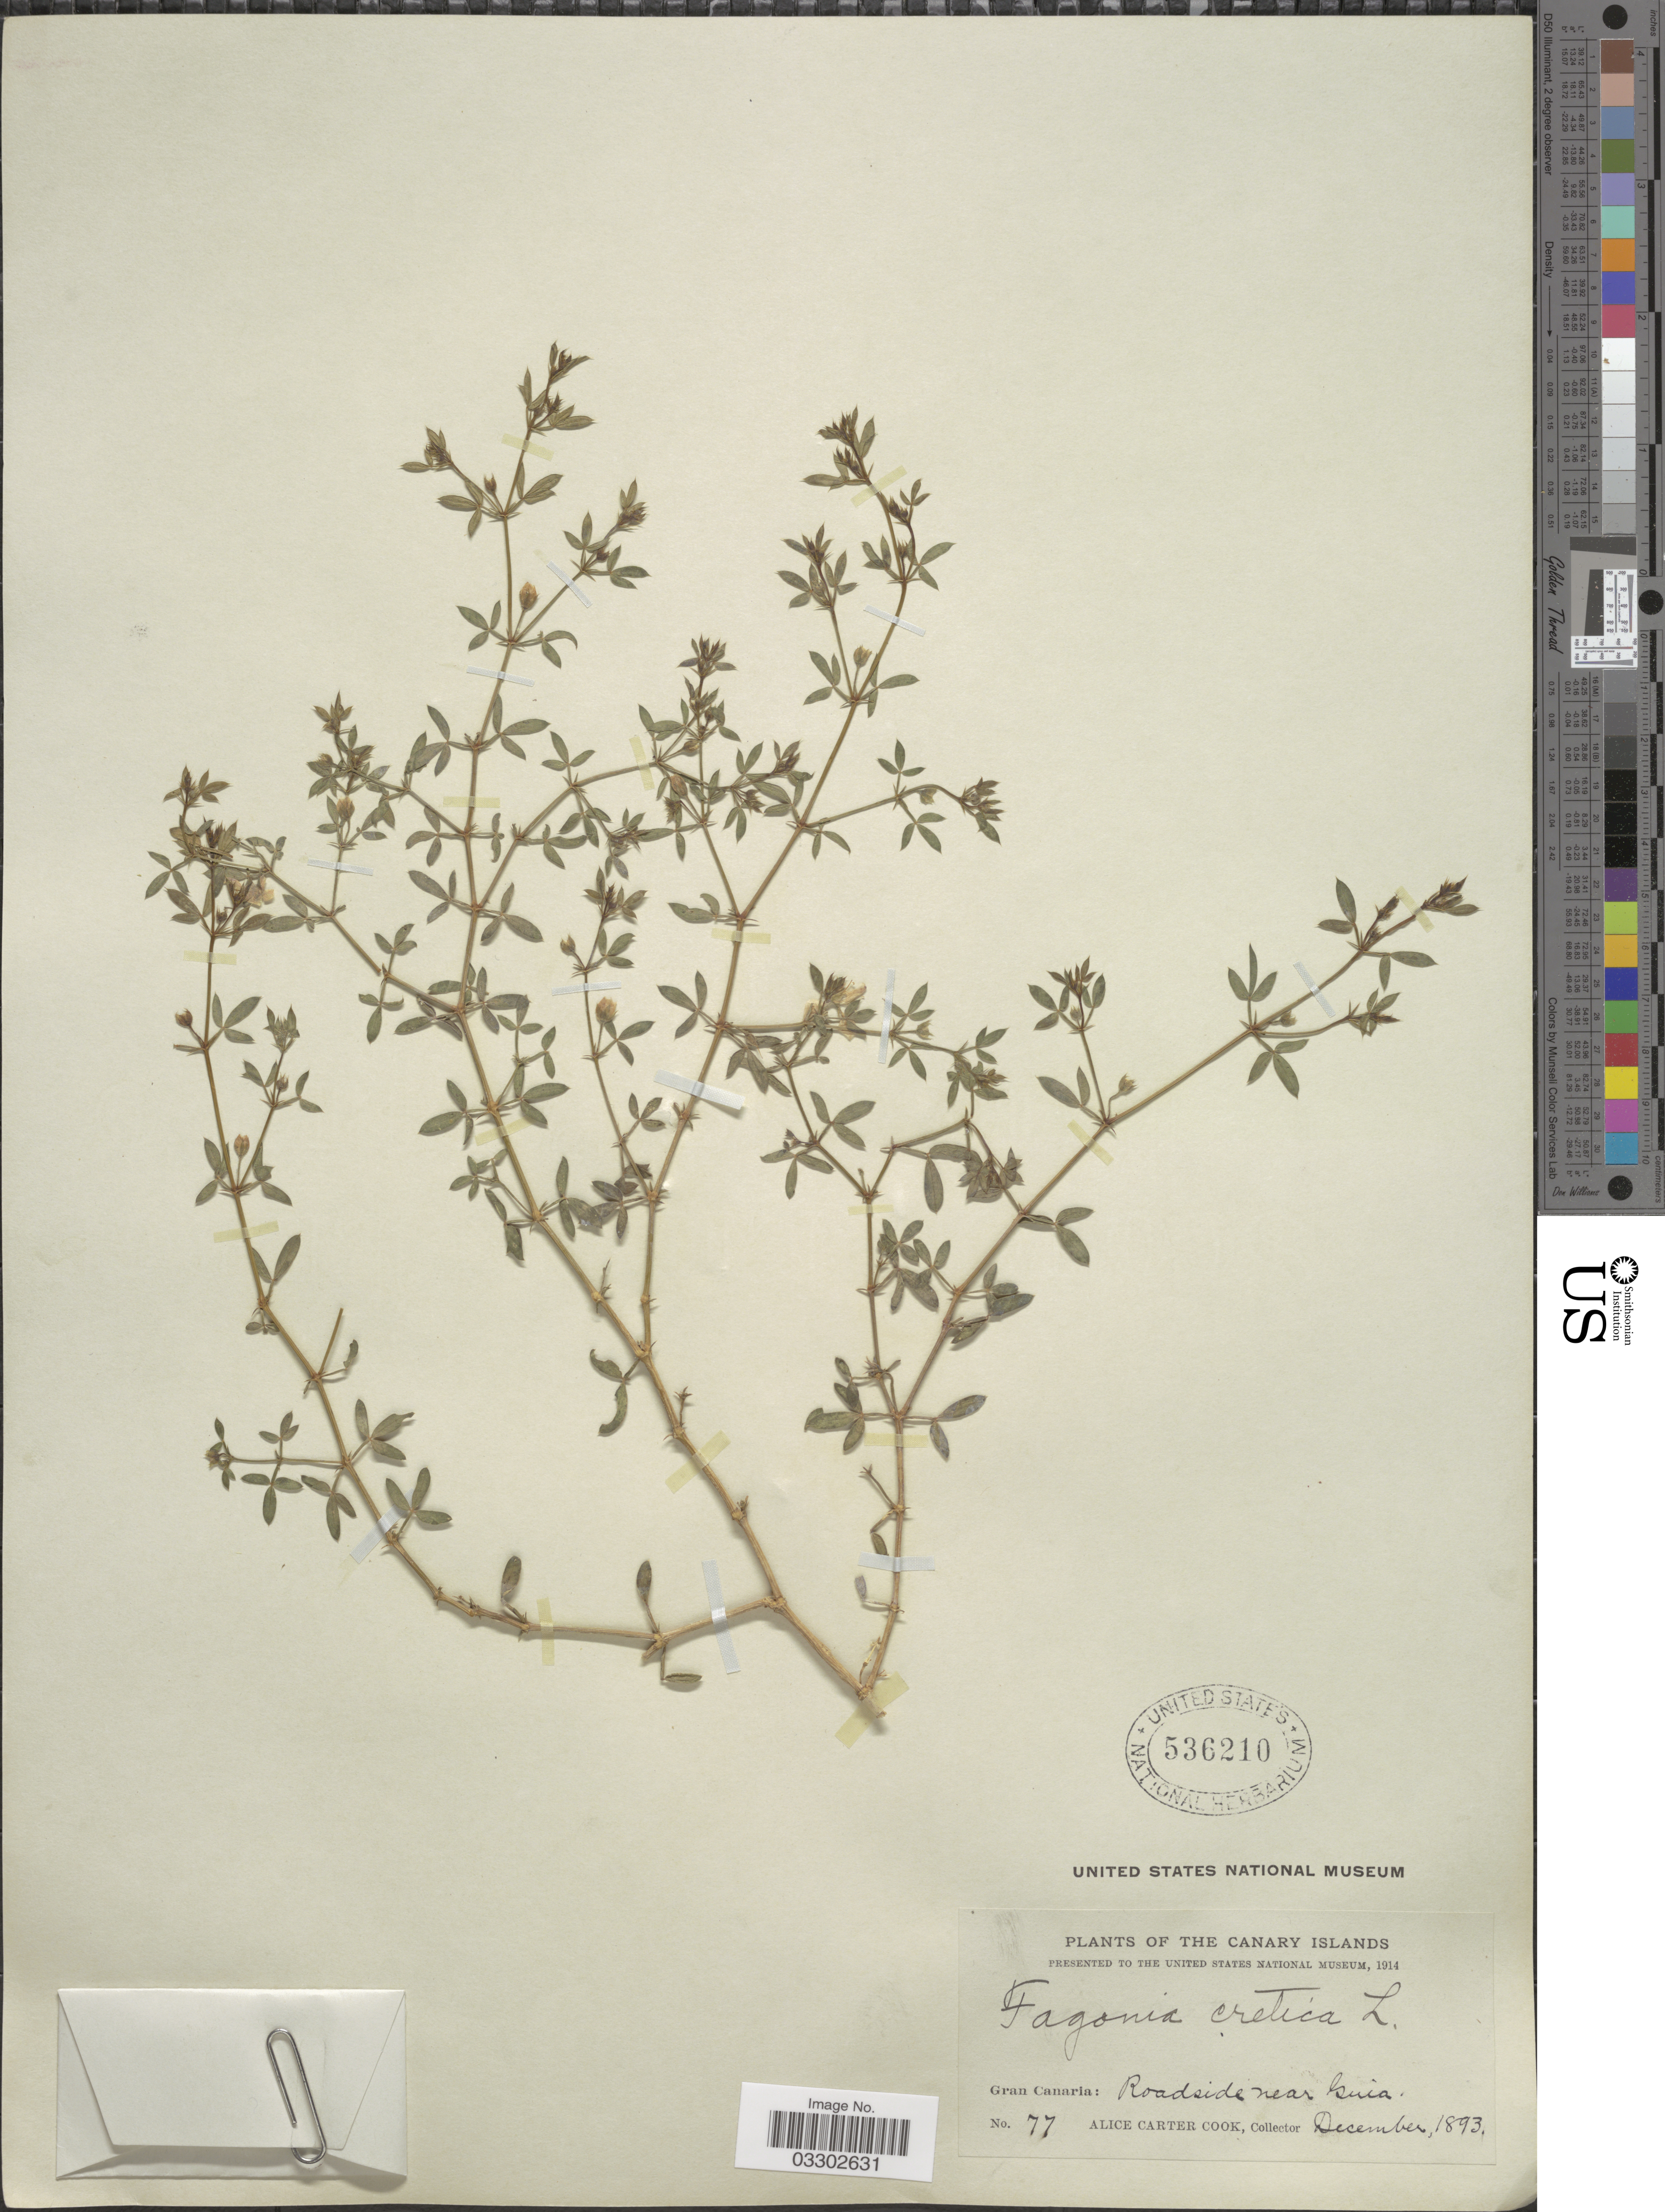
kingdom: Plantae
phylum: Tracheophyta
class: Magnoliopsida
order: Zygophyllales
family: Zygophyllaceae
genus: Fagonia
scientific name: Fagonia cretica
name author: L.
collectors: Alice C. Cook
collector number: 77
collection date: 1893-12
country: Spain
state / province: Canarias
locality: Canary Islands. Gran Canaria: Roadside near Guia.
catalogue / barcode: US 536210